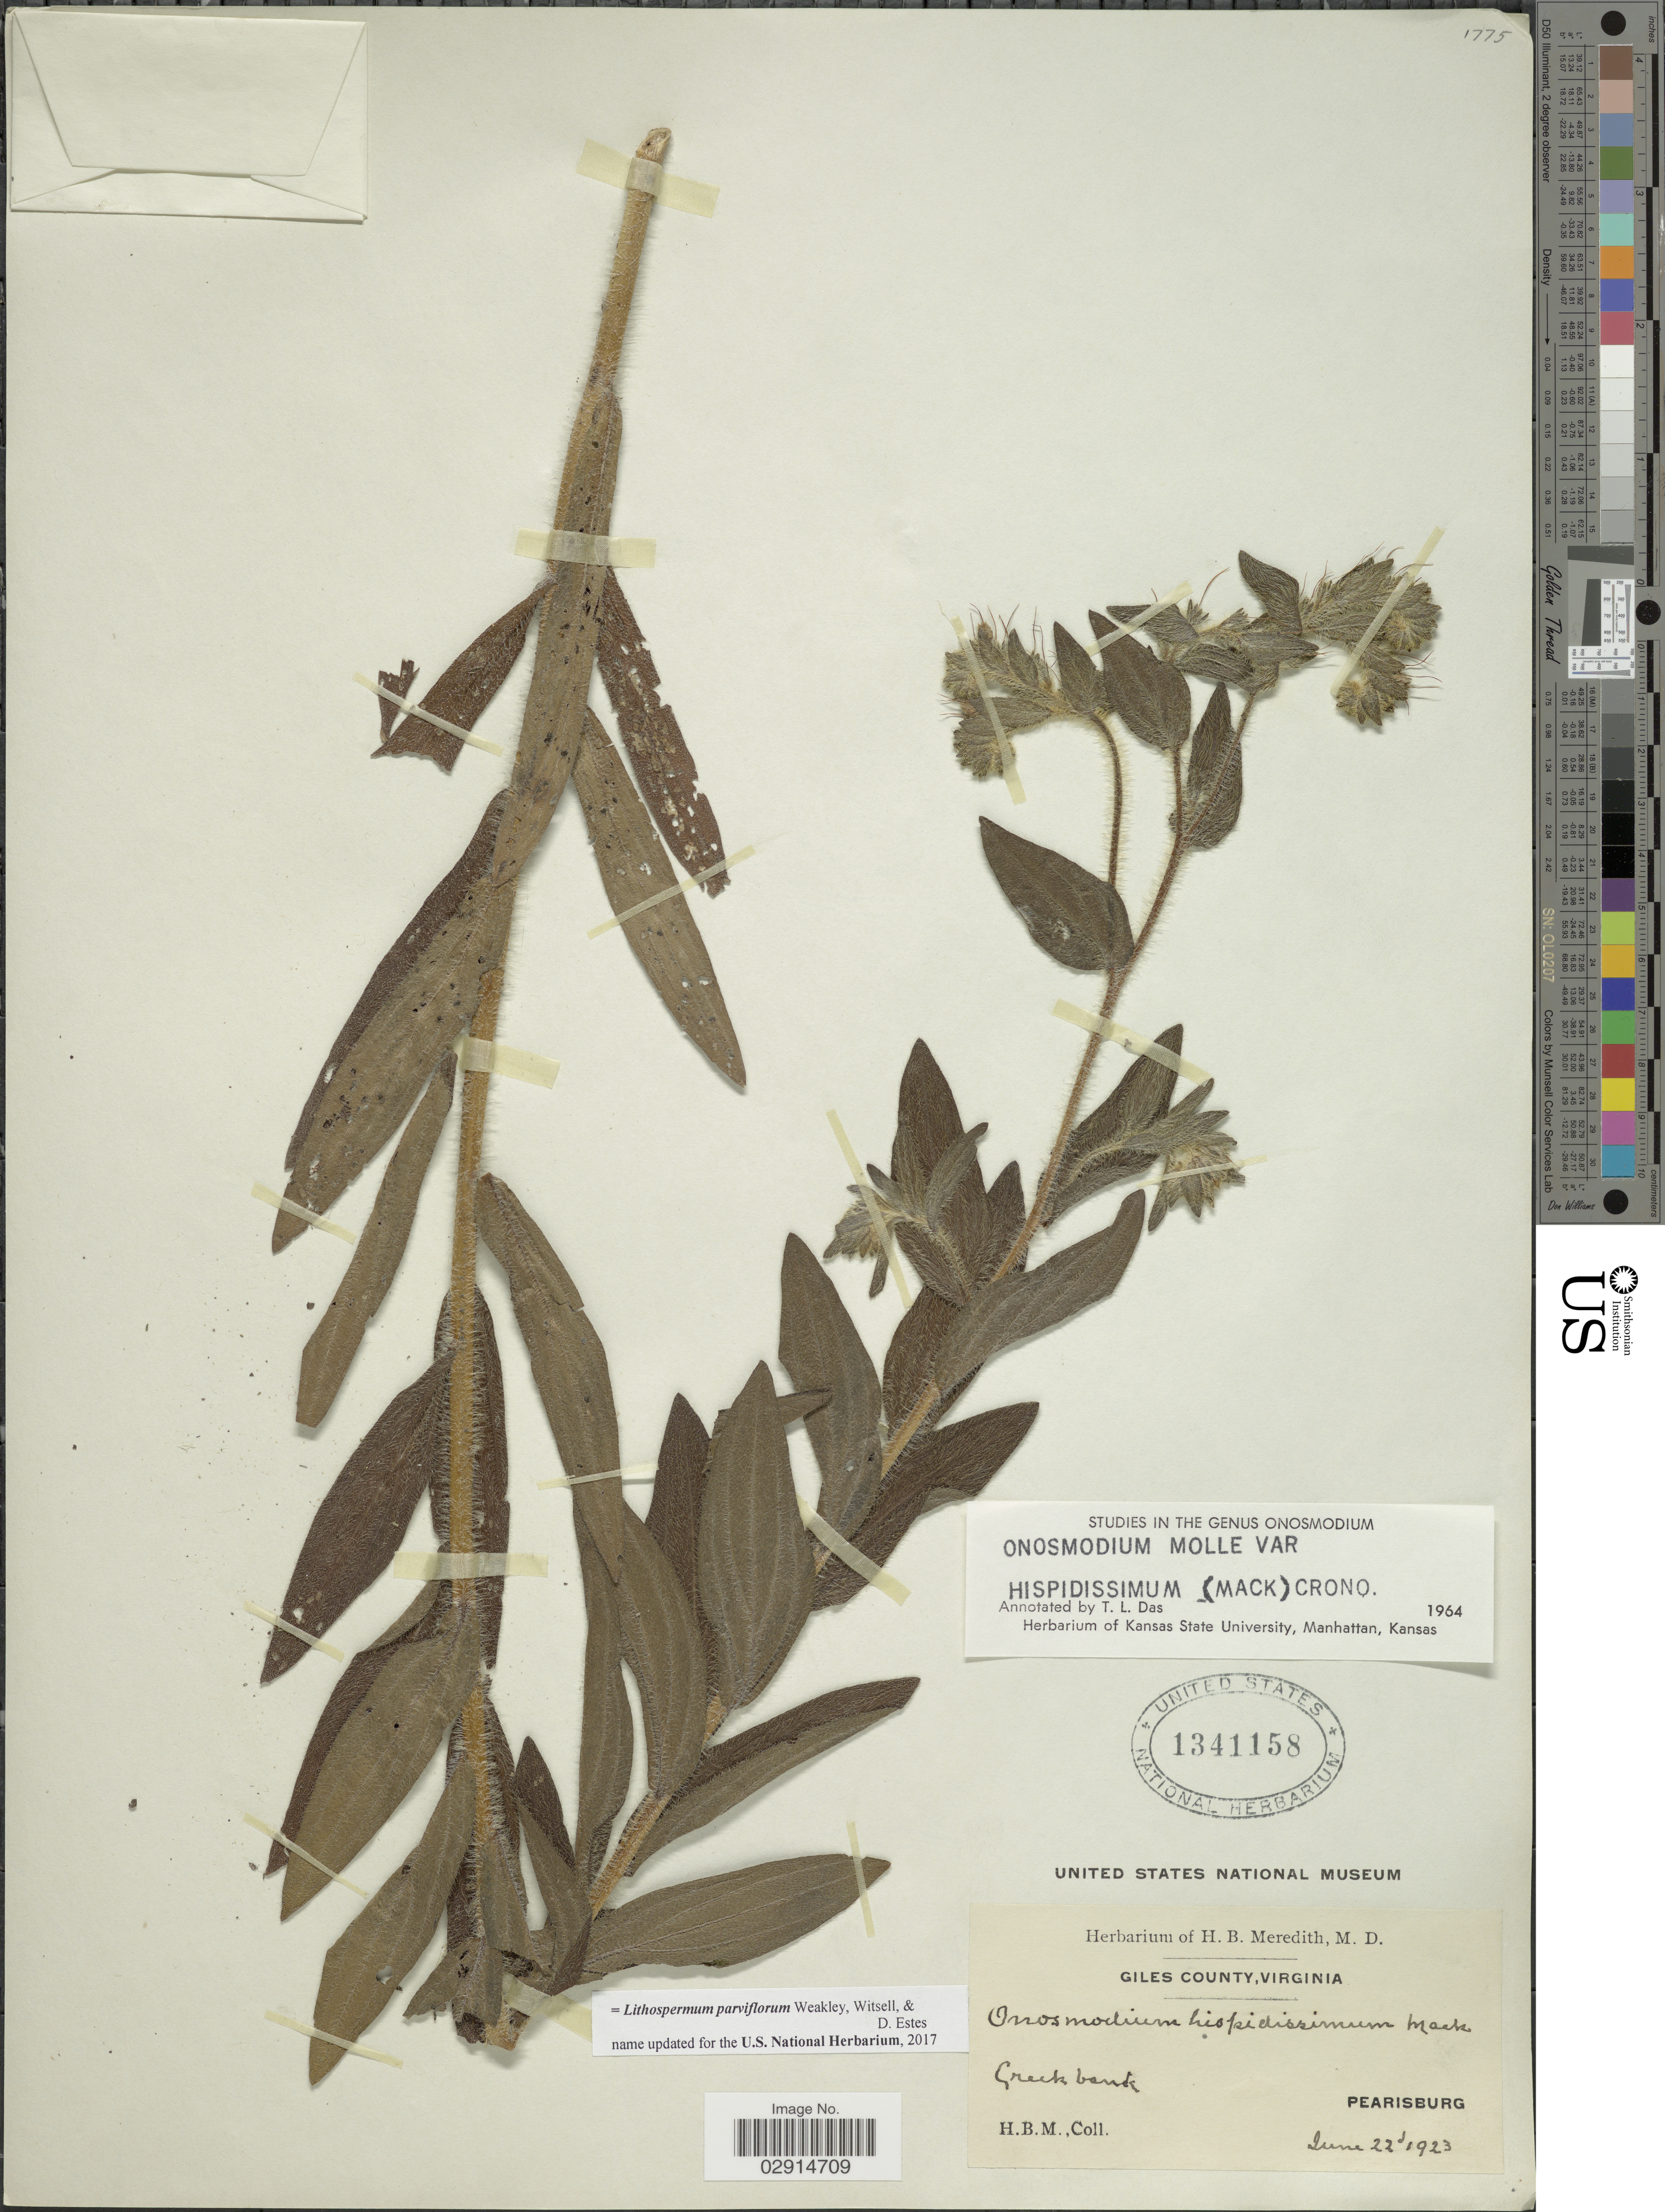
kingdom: Plantae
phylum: Tracheophyta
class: Magnoliopsida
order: Boraginales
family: Boraginaceae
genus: Lithospermum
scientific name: Lithospermum parviflorum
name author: Weakley et al.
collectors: H. Meredith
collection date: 1923-06-22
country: United States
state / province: Virginia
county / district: Giles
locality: Creek bank, Pearis burg.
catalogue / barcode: US 1341158